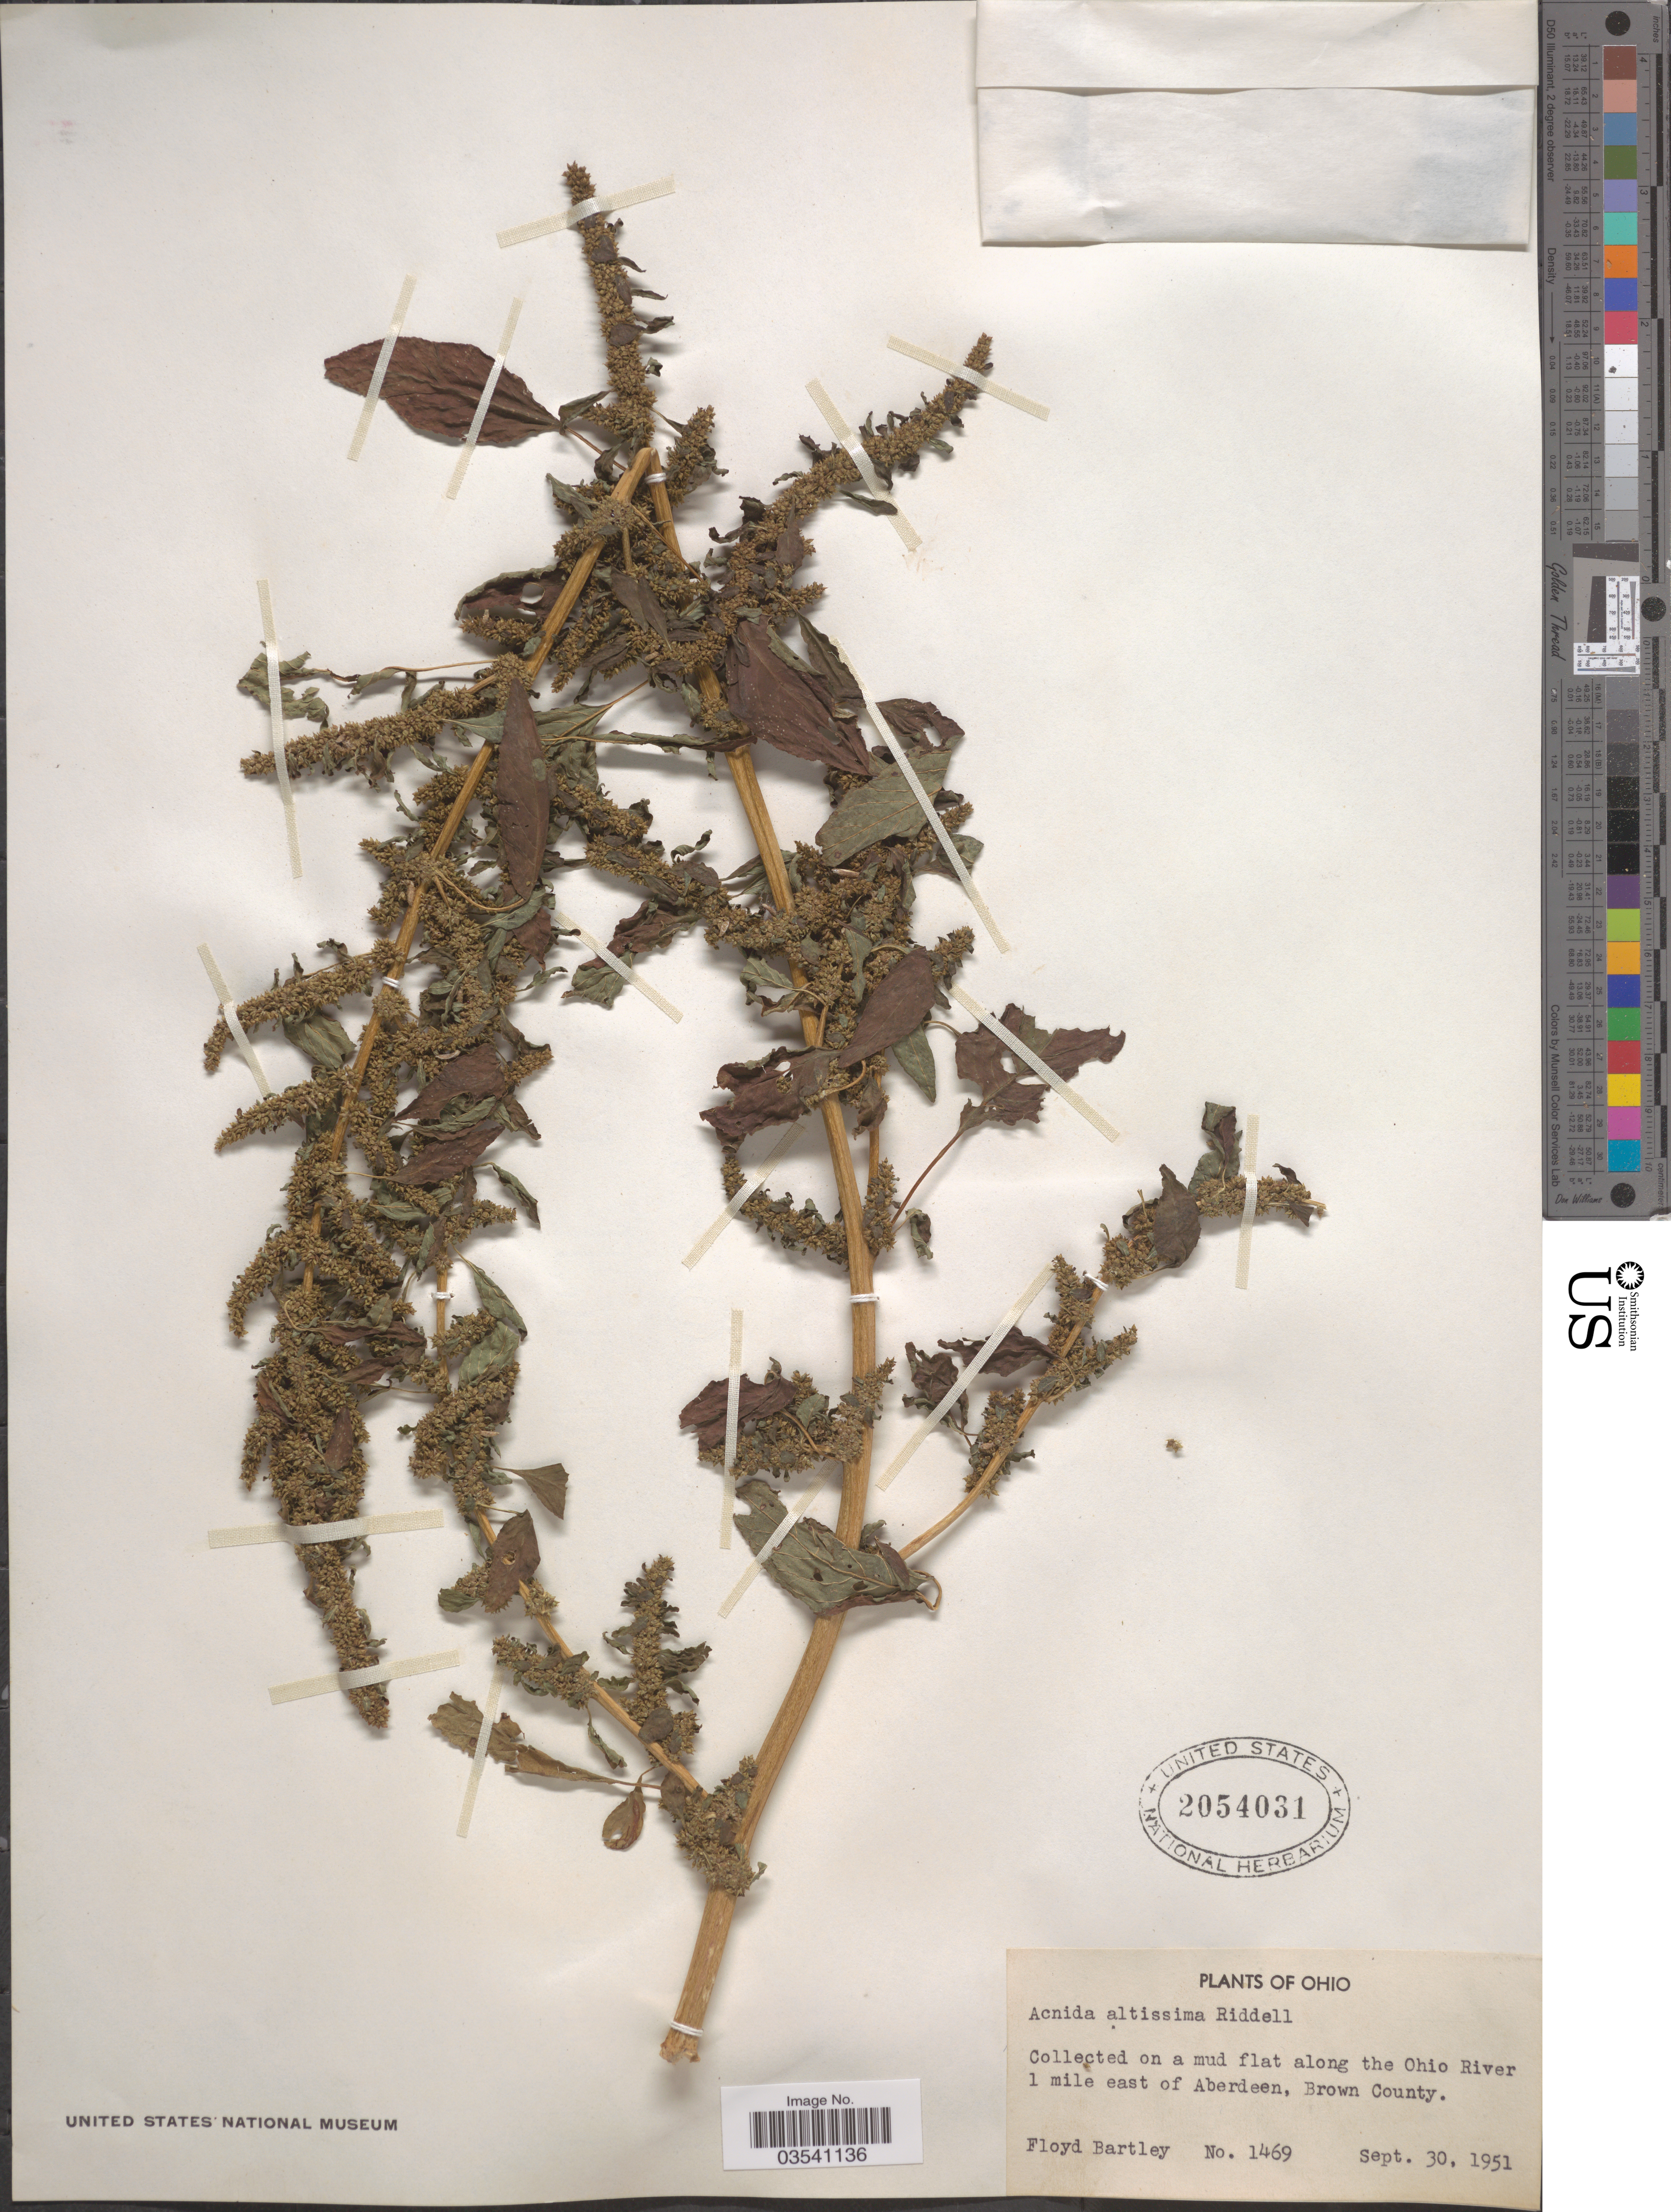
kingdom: Plantae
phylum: Tracheophyta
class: Magnoliopsida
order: Caryophyllales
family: Amaranthaceae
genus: Amaranthus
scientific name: Amaranthus tamariscinus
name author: Nutt.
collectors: F. Bartley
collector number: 1469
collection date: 1951-09-30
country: United States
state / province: Ohio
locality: On a mud flat along the Ohio River 1 mile east of Aberdeen, Brown County.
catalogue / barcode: US 2054031